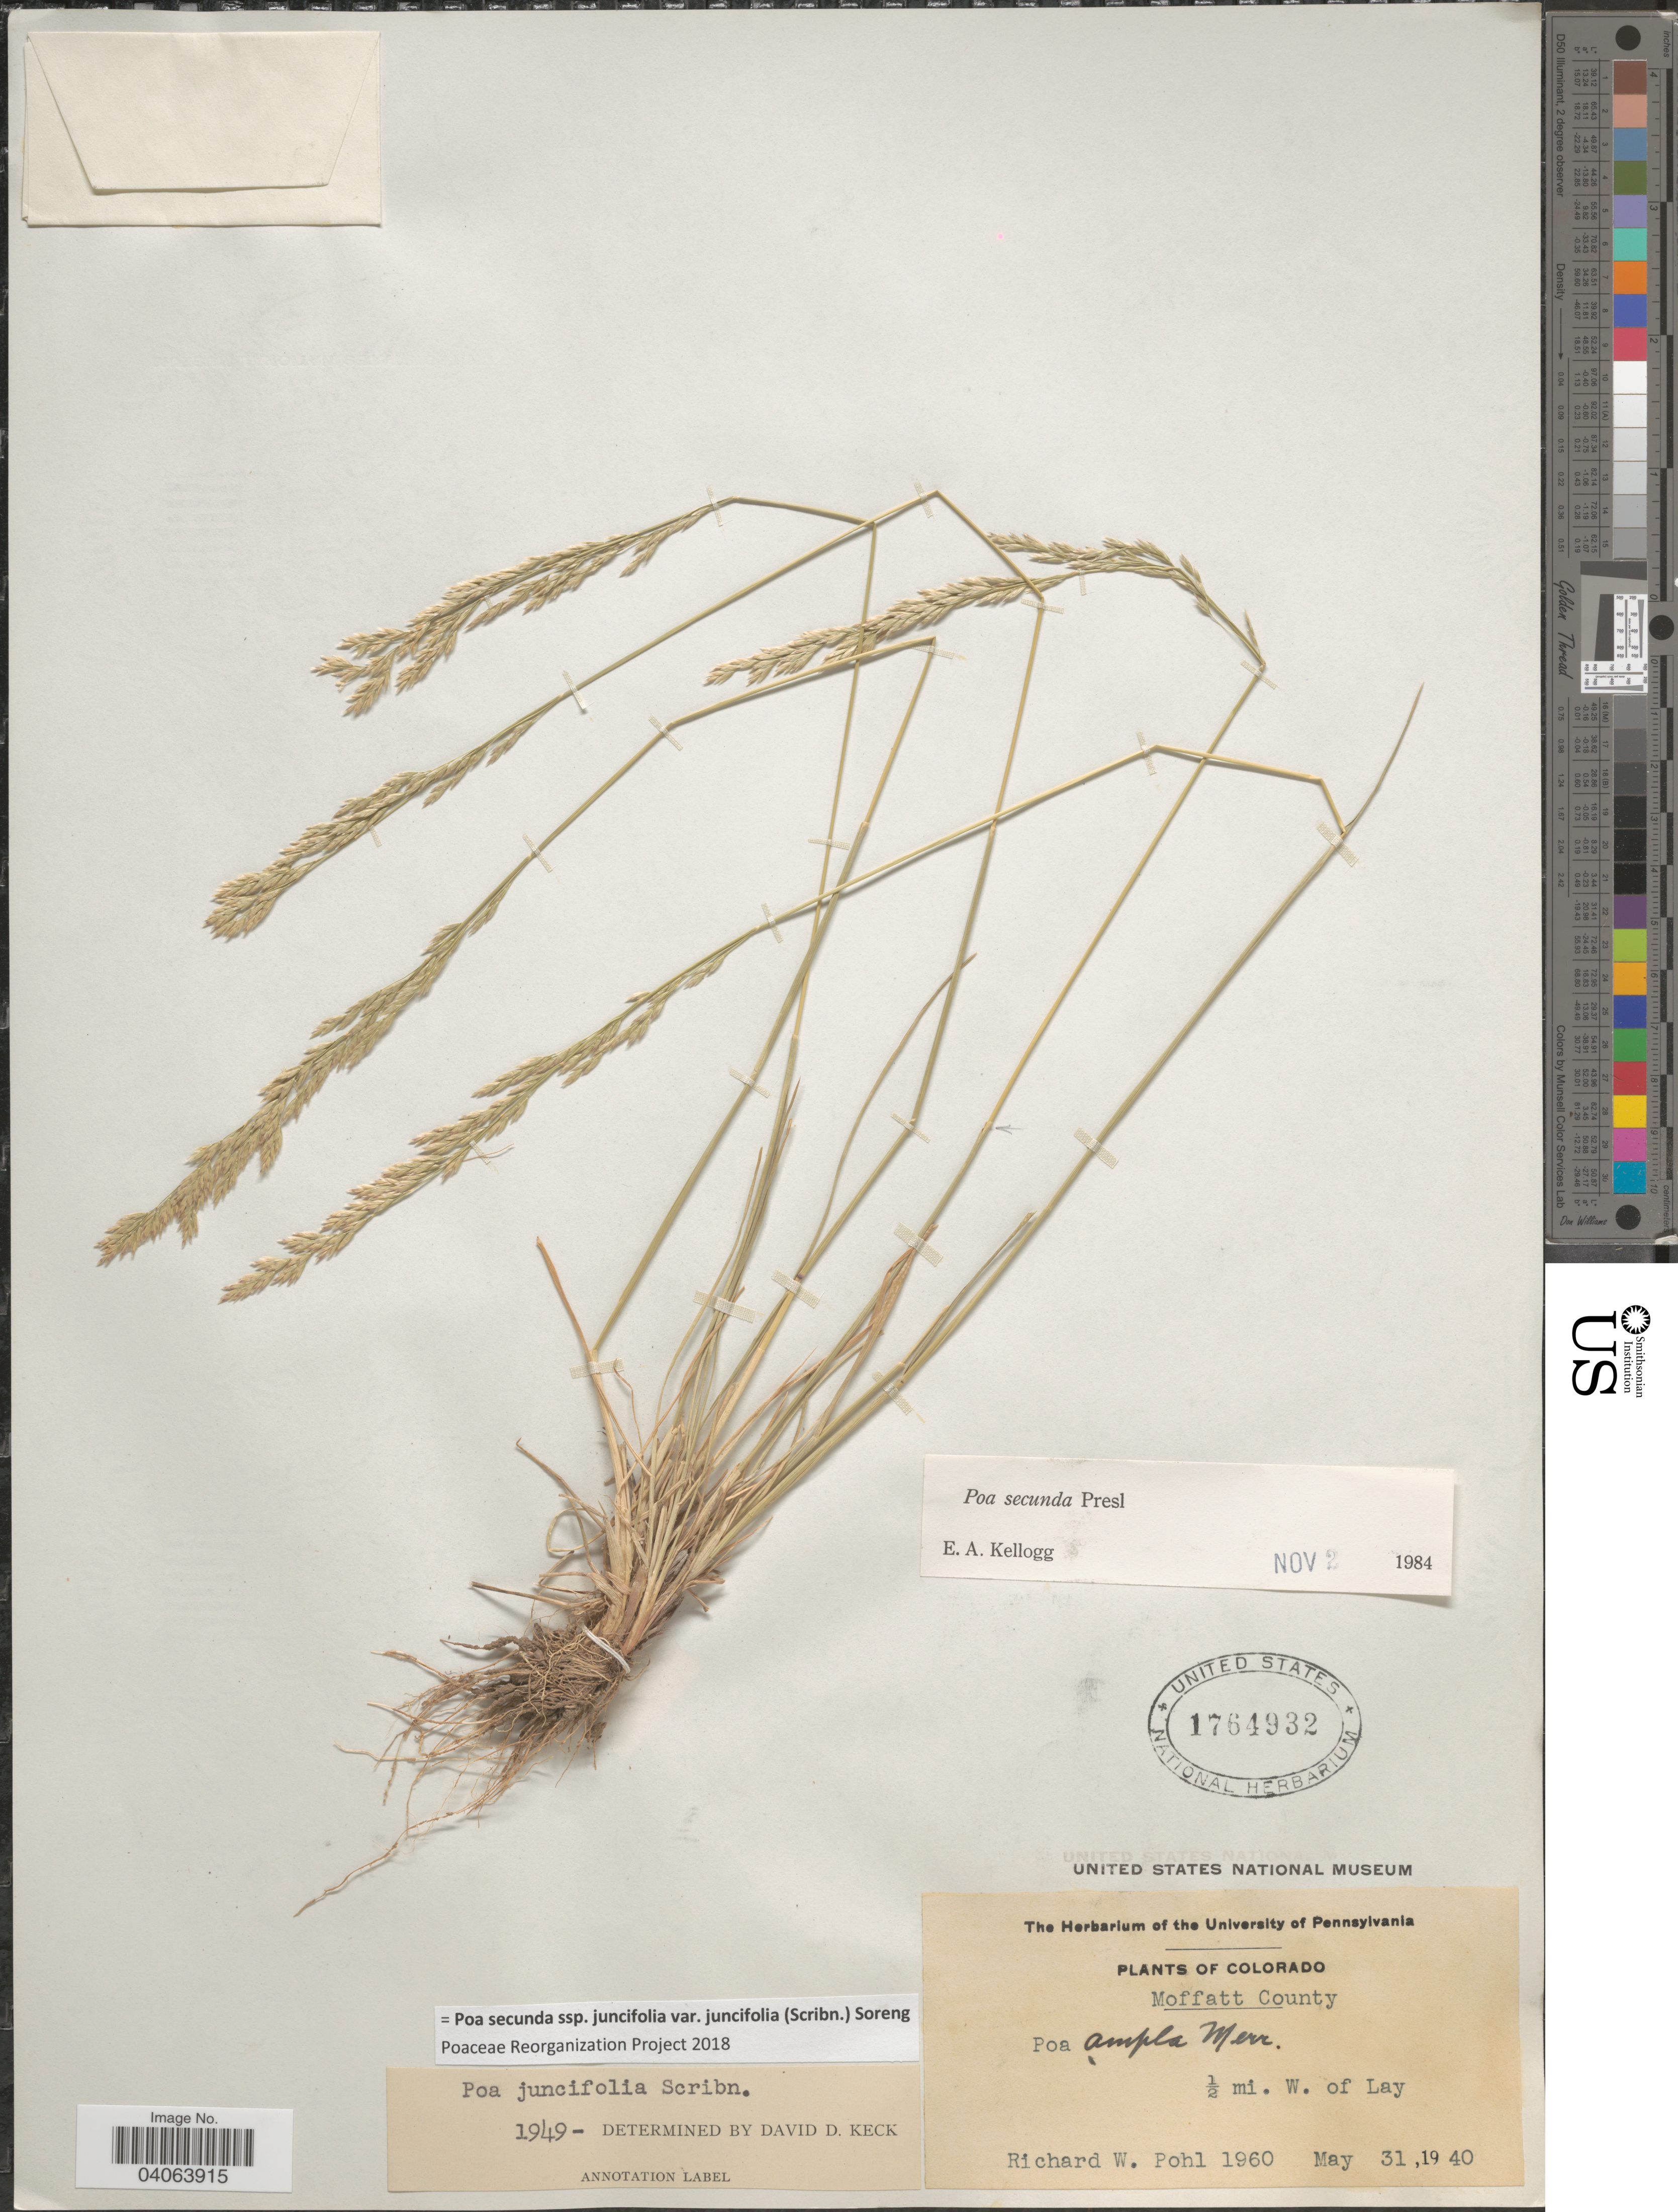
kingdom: Plantae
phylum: Tracheophyta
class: Liliopsida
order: Poales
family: Poaceae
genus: Poa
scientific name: Poa secunda subsp. juncifolia var. juncifolia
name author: (Scribn.) Soreng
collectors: R. W. Pohl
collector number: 1960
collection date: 1940-05-31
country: United States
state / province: Colorado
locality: Moffatt County. ½ mi. W. of Lay.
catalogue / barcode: US 1764932